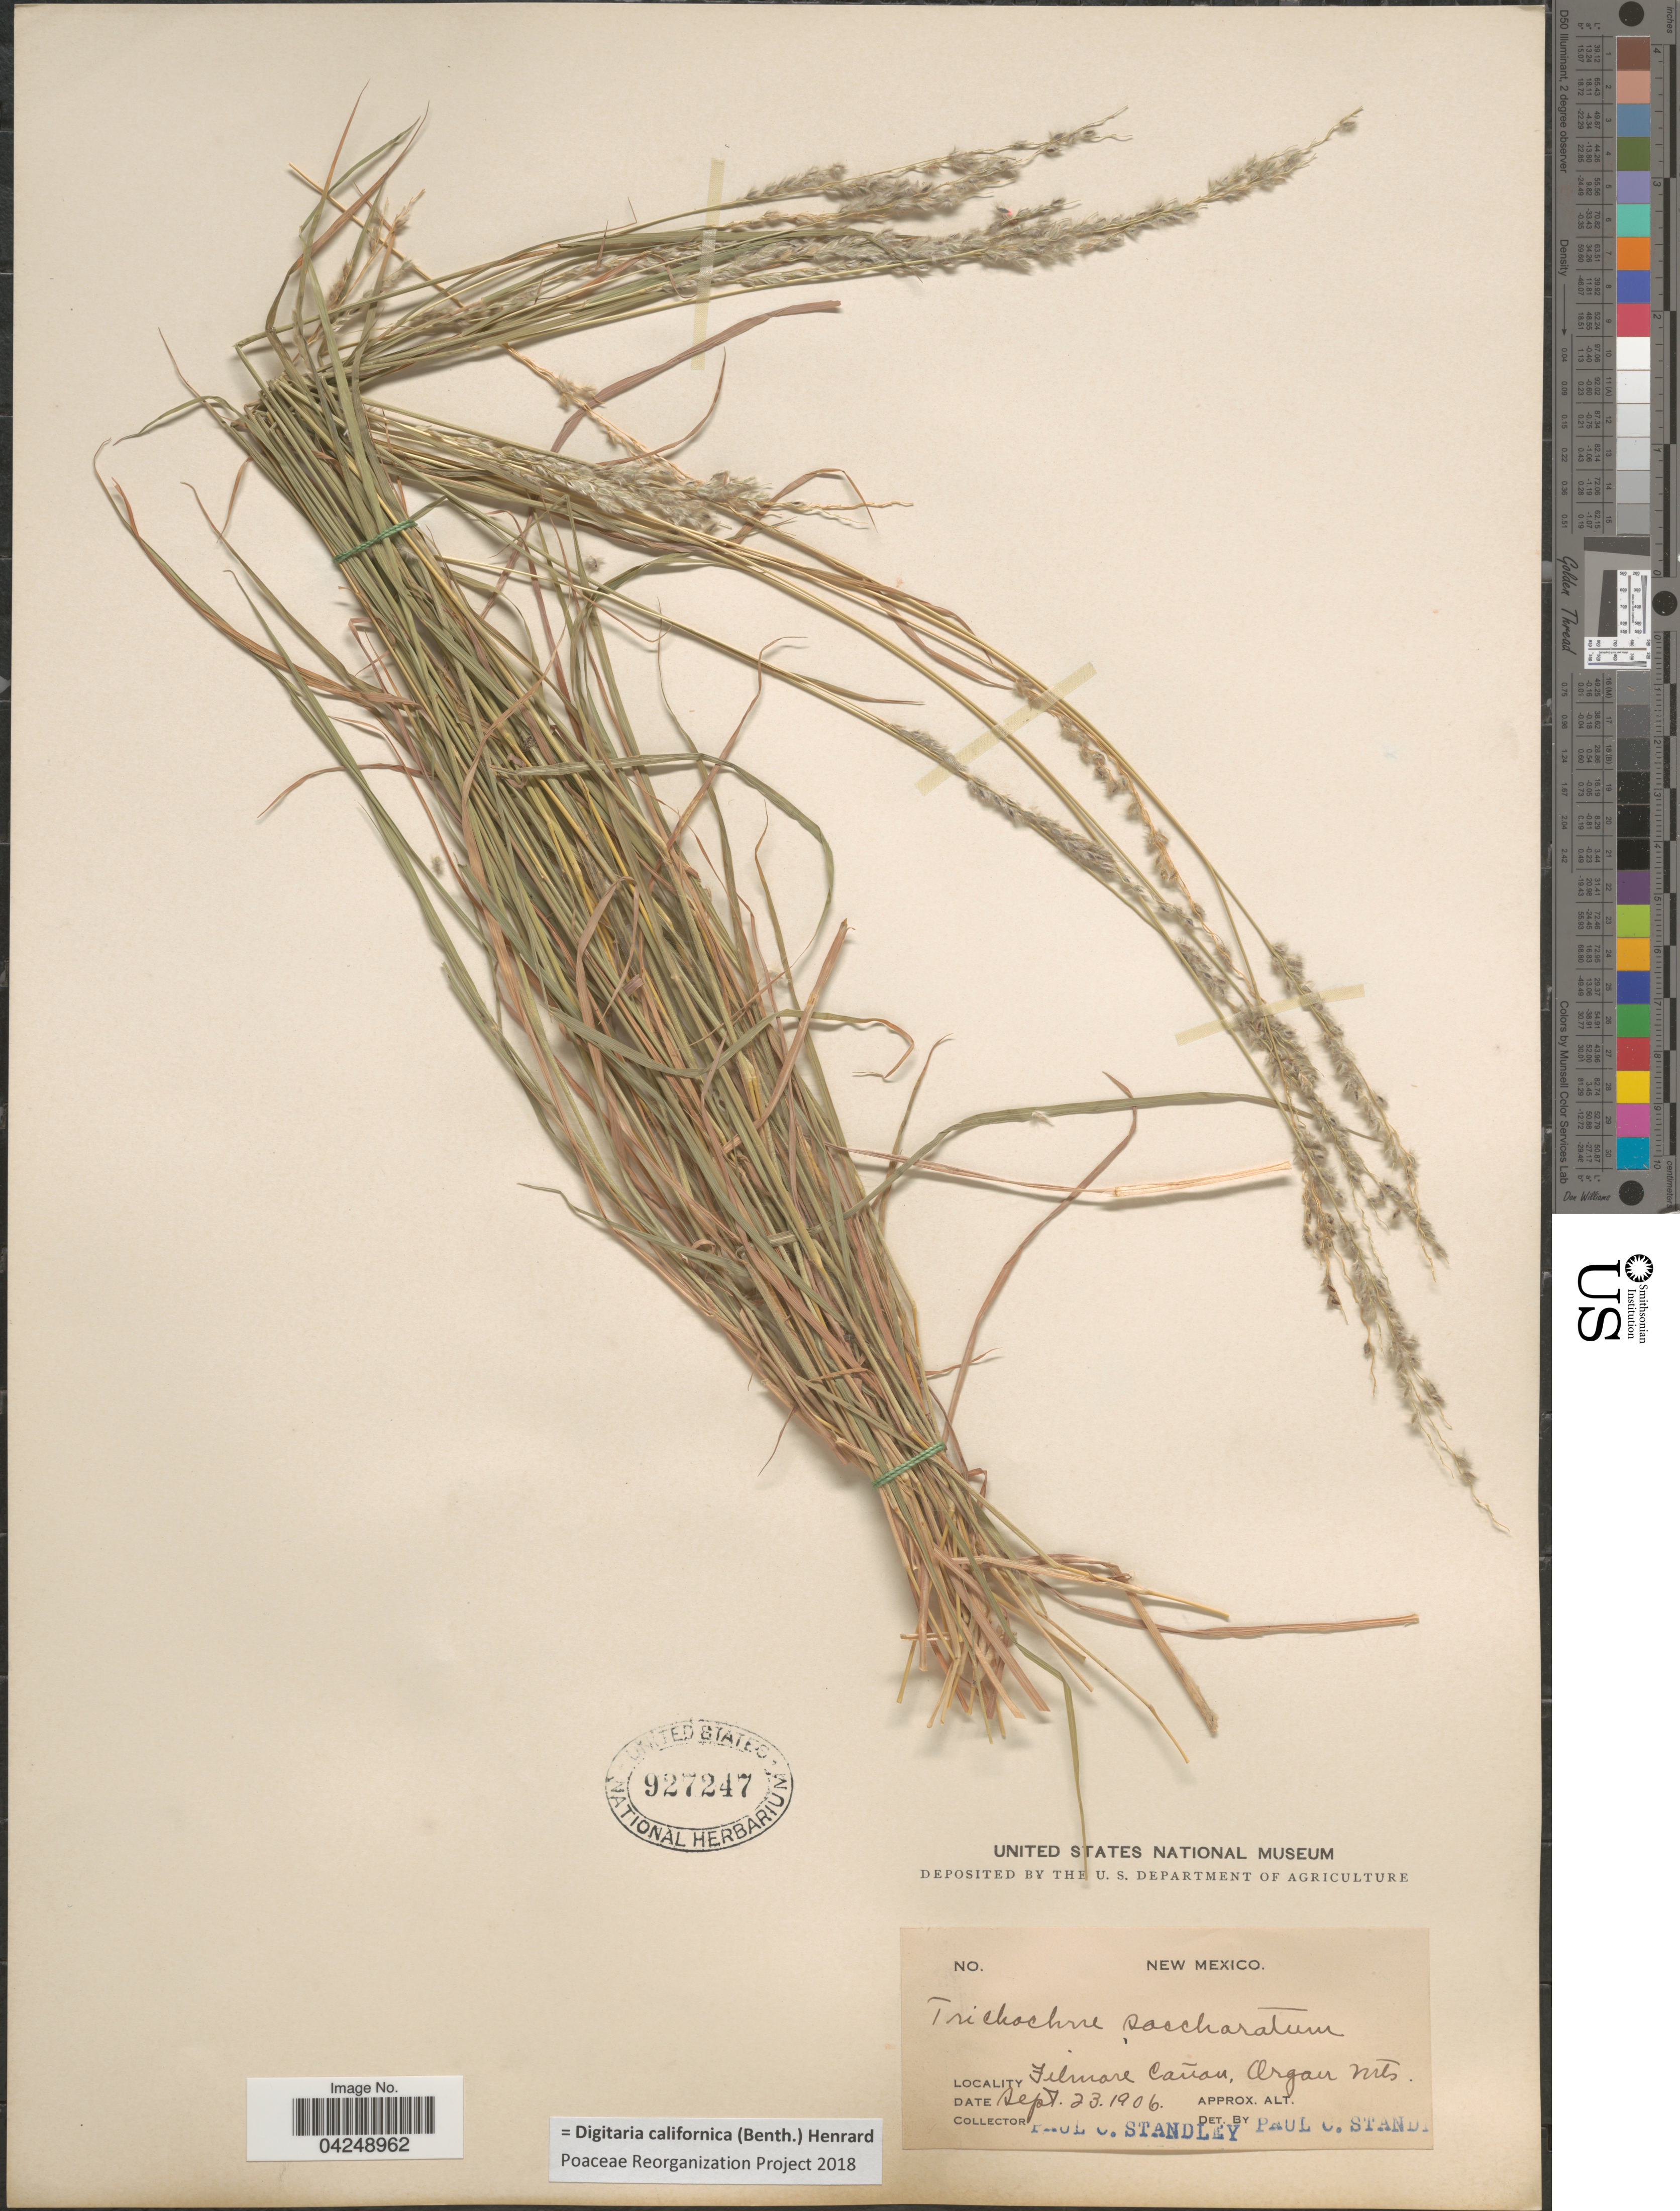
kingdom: Plantae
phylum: Tracheophyta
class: Liliopsida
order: Poales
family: Poaceae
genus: Digitaria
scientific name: Digitaria californica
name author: (Benth.) Henr.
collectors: P. C. Standley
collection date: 1906-09-23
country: United States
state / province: New Mexico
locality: Filmore Cañon, Organ Mts.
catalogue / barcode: US 927247